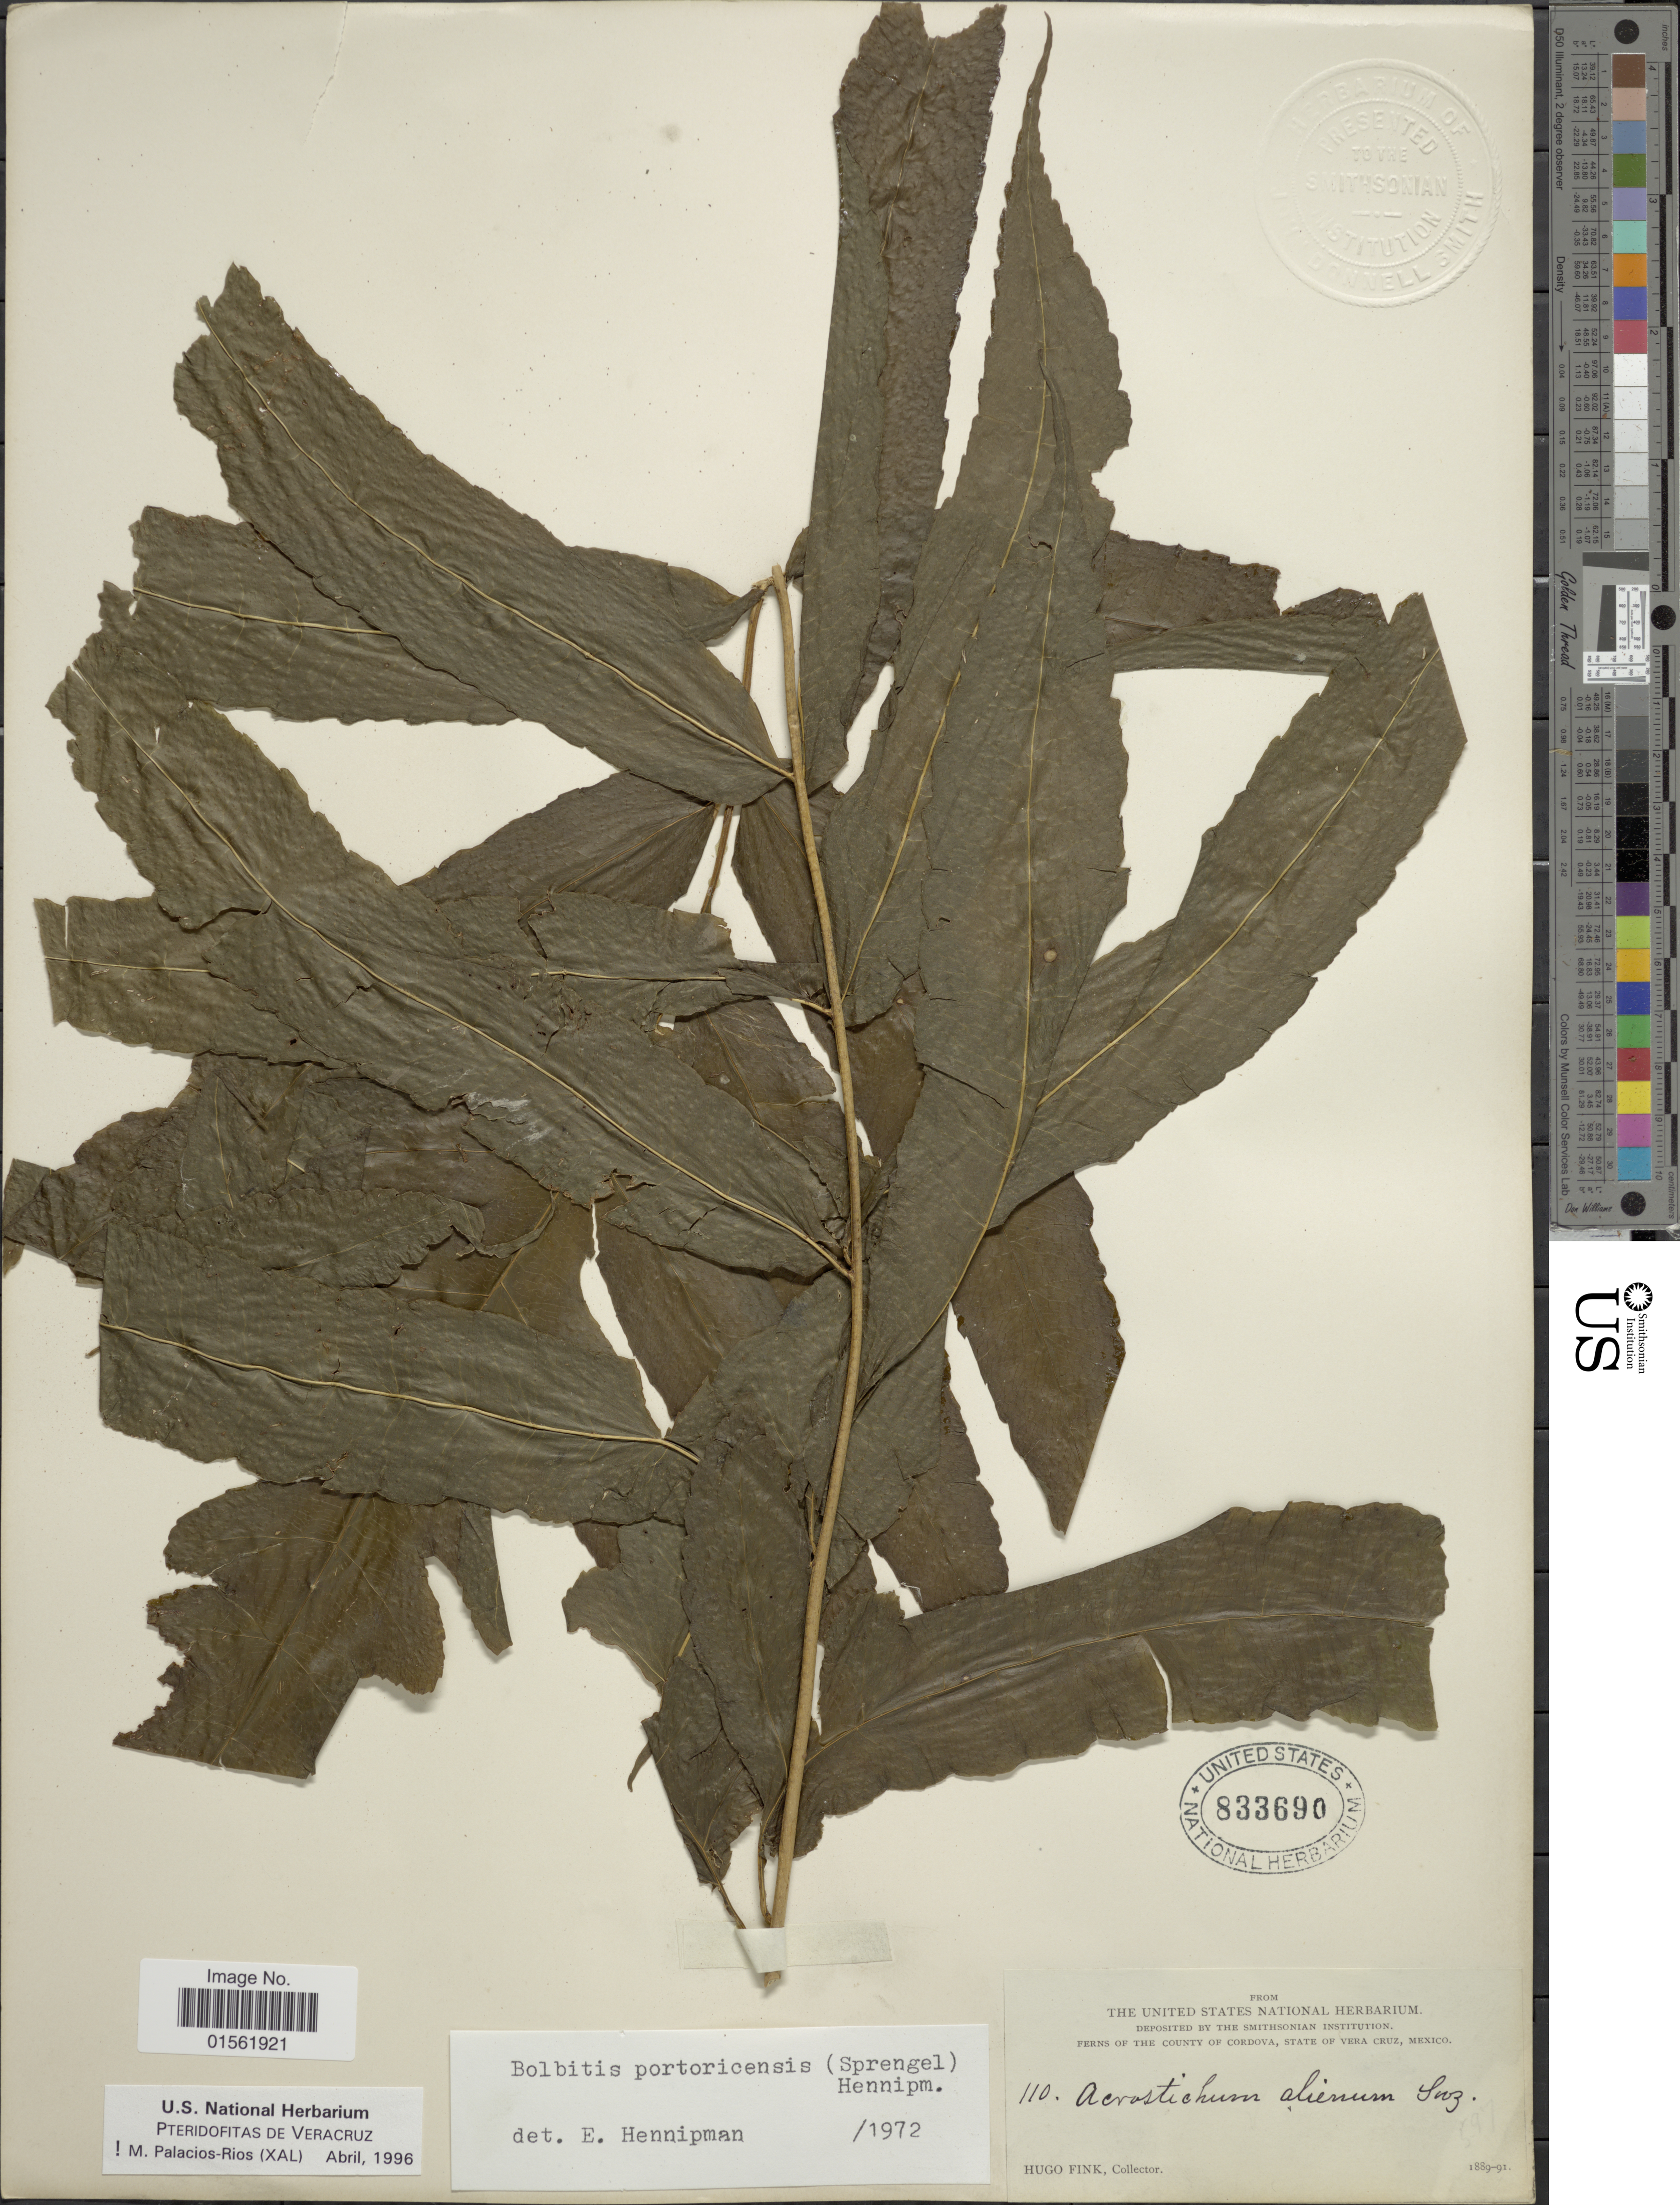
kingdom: Plantae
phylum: Tracheophyta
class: Polypodiopsida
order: Polypodiales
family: Dryopteridaceae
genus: Bolbitis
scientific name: Bolbitis portoricensis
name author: (Spreng.) Hennipman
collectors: H. Fink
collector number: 110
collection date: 1889/1891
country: Mexico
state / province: Veracruz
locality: County of Cordova, State of Vera Cruz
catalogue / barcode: US 833690